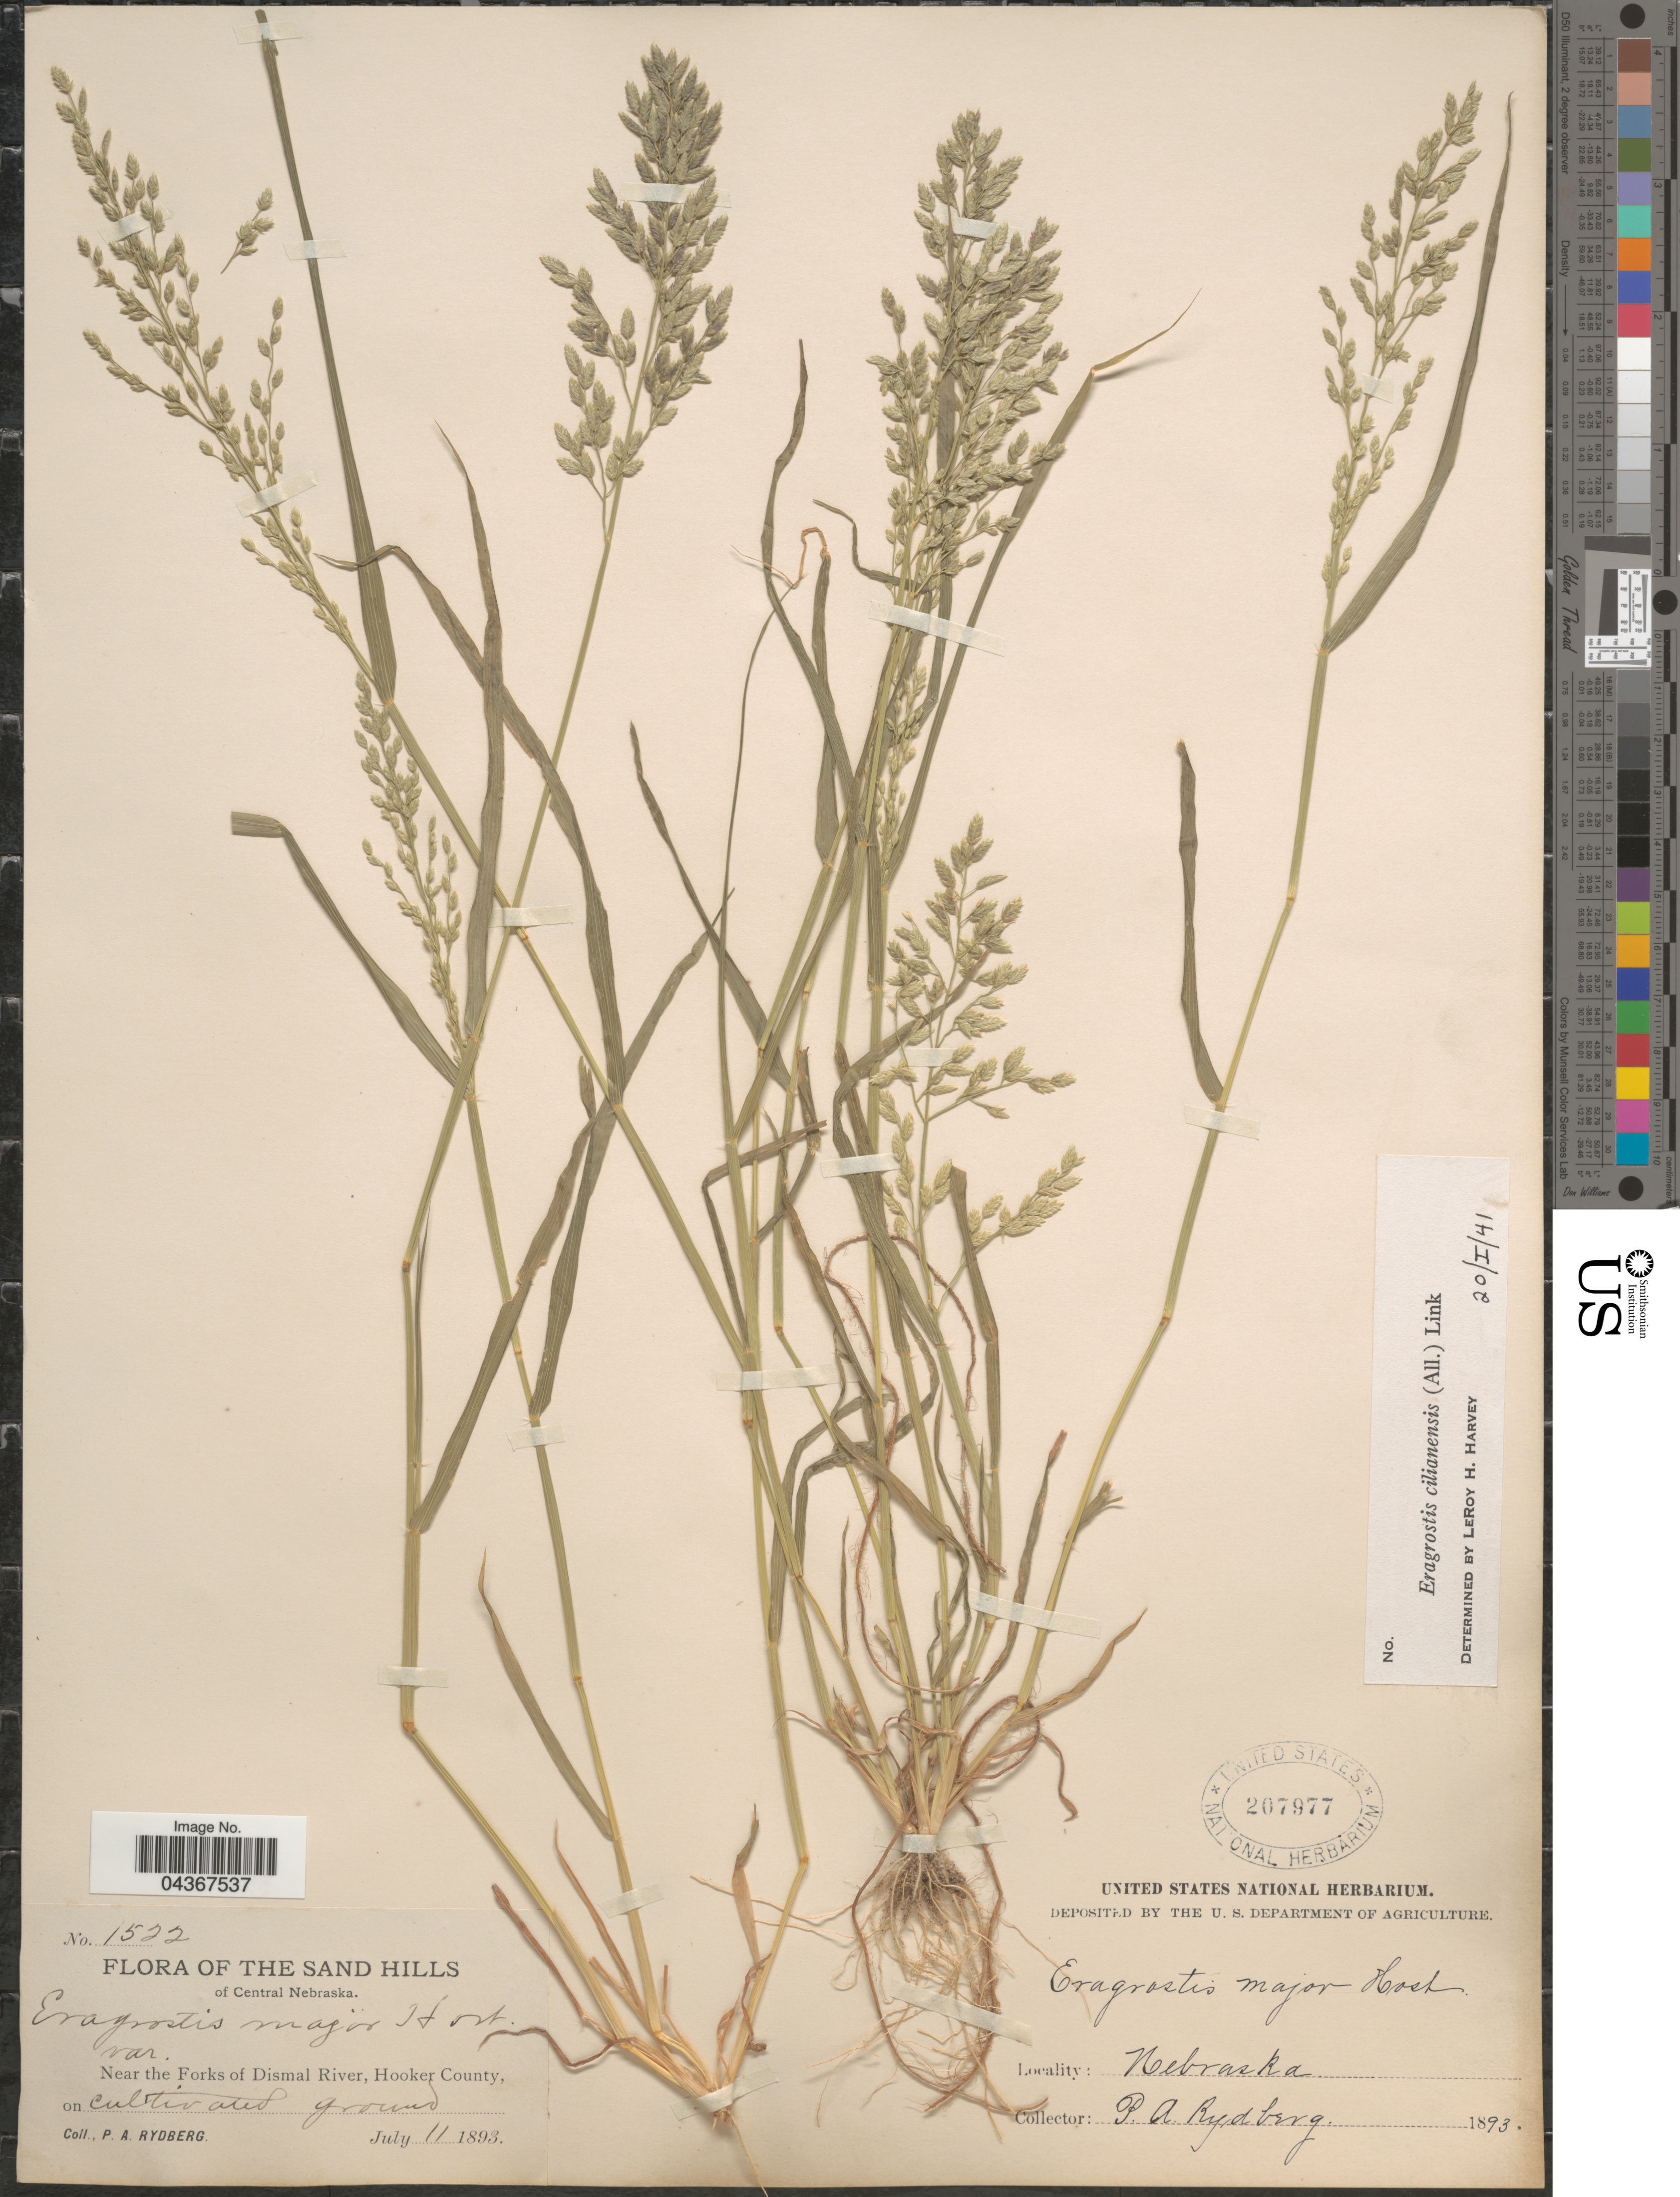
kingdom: Plantae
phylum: Tracheophyta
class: Liliopsida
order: Poales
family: Poaceae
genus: Eragrostis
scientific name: Eragrostis cilianensis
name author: (Bellardi) Vignolo ex Janch.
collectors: P. A. Rydberg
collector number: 1522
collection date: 1893-07-11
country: United States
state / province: Nebraska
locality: The Sand Hills of Central Nebraska. Near the Forks of Dismal River, Hooker County, on cultivated ground.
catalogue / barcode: US 207977